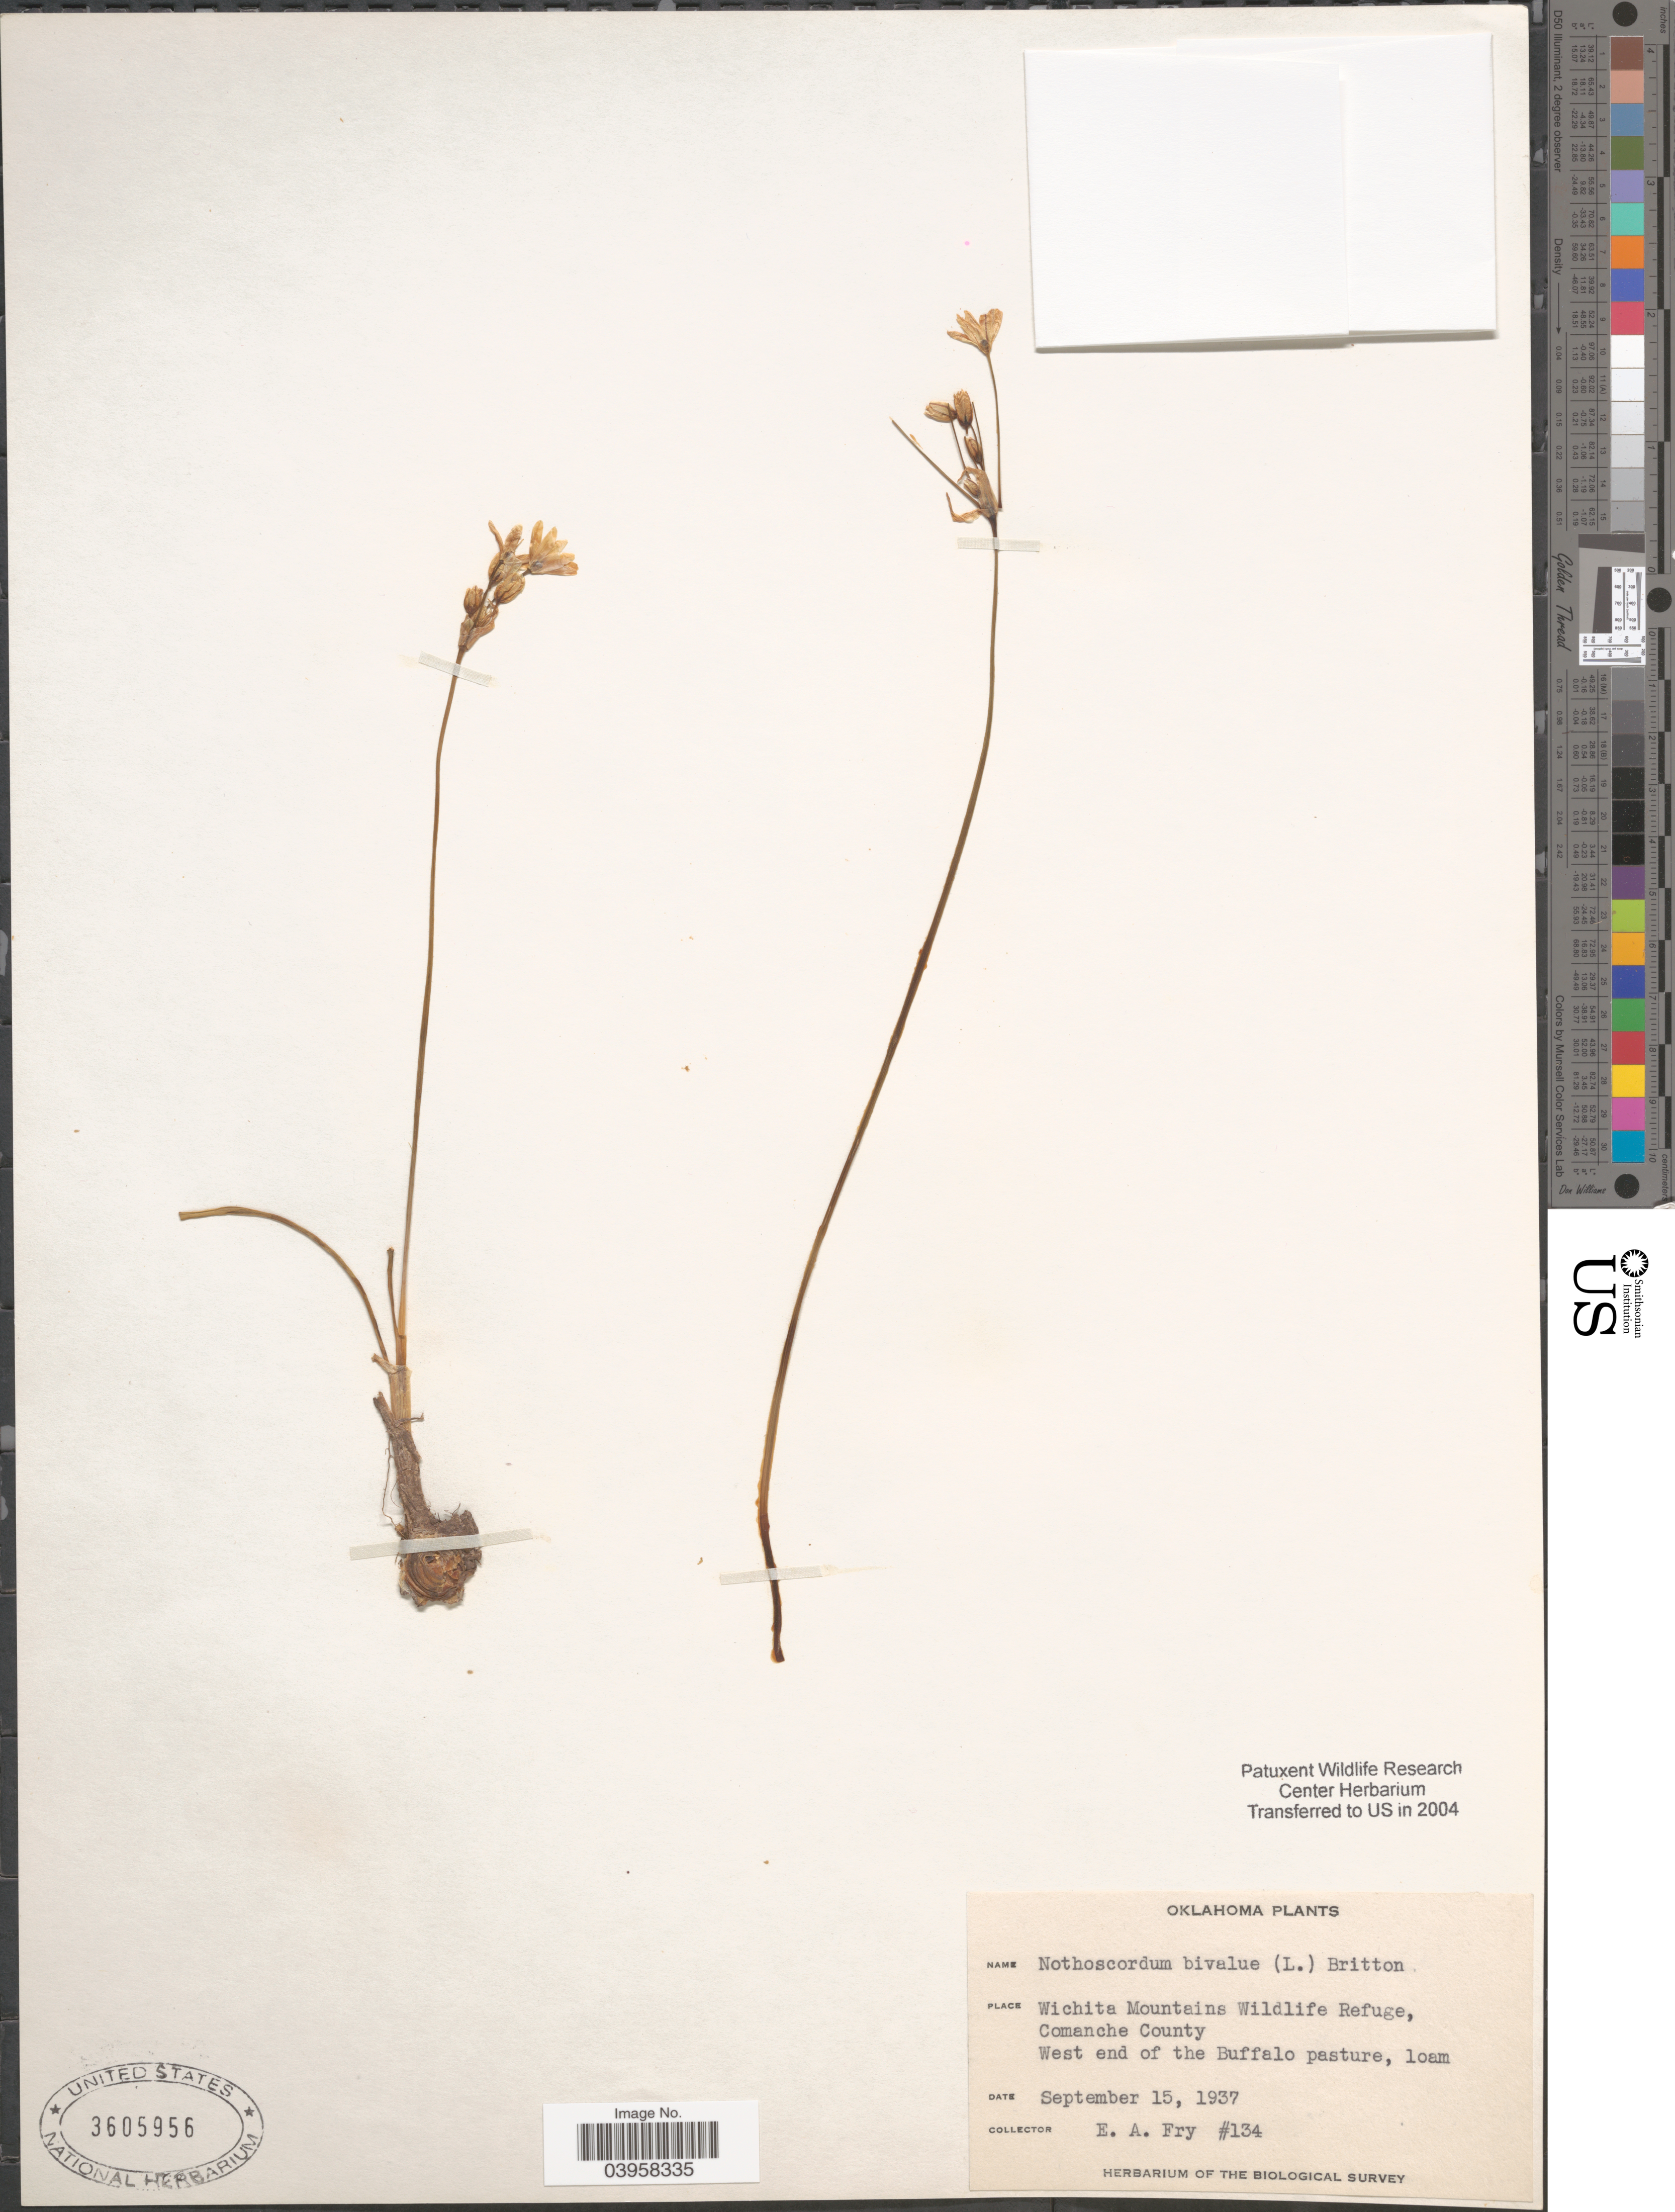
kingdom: Plantae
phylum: Tracheophyta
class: Liliopsida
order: Asparagales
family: Amaryllidaceae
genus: Nothoscordum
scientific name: Nothoscordum bivalve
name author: (L.) Britton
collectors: E. Fry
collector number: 134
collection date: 1937-09-15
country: United States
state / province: Oklahoma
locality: Wichita Mountains Wildlife Refuge, Comanche County. West end of the Buffalo pasture, loam.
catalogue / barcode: US 3605956